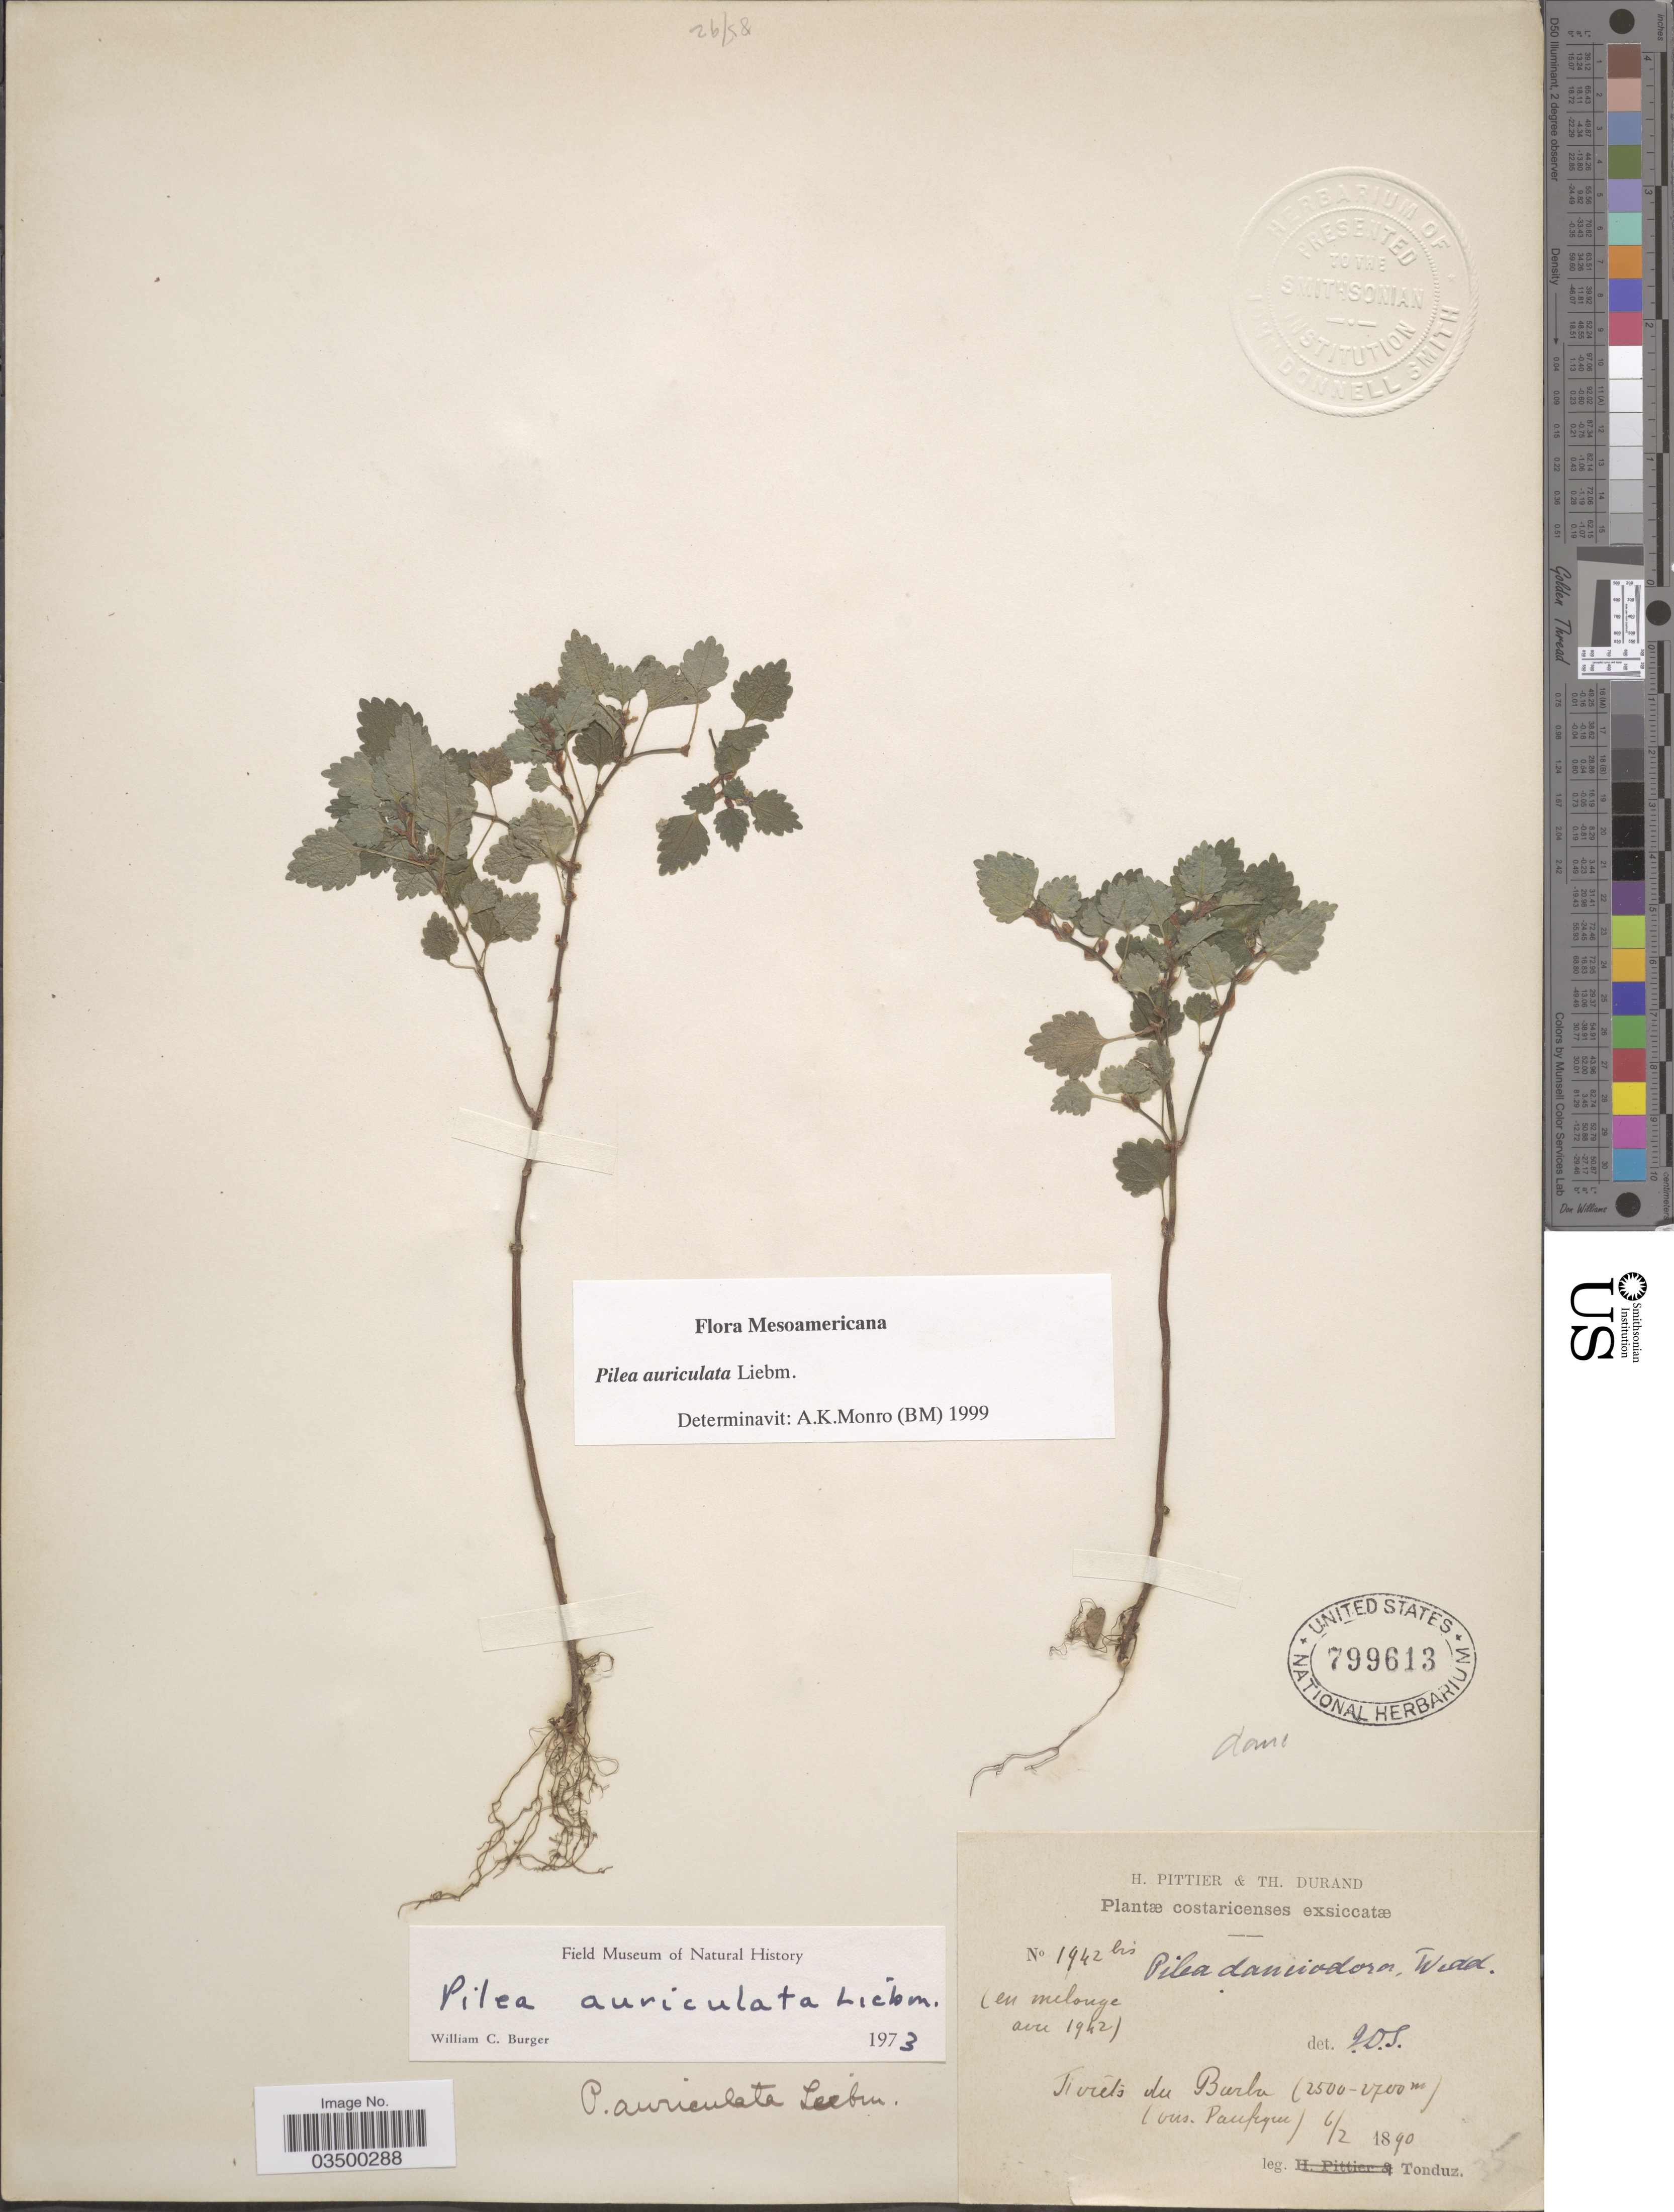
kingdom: Plantae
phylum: Tracheophyta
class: Magnoliopsida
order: Rosales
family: Urticaceae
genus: Pilea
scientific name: Pilea auriculata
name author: Liebm.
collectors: Tonduz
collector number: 1942bis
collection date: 1890-02-06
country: Costa Rica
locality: Forêts du Barba (cus. Pacifique).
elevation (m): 2500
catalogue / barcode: US 799613